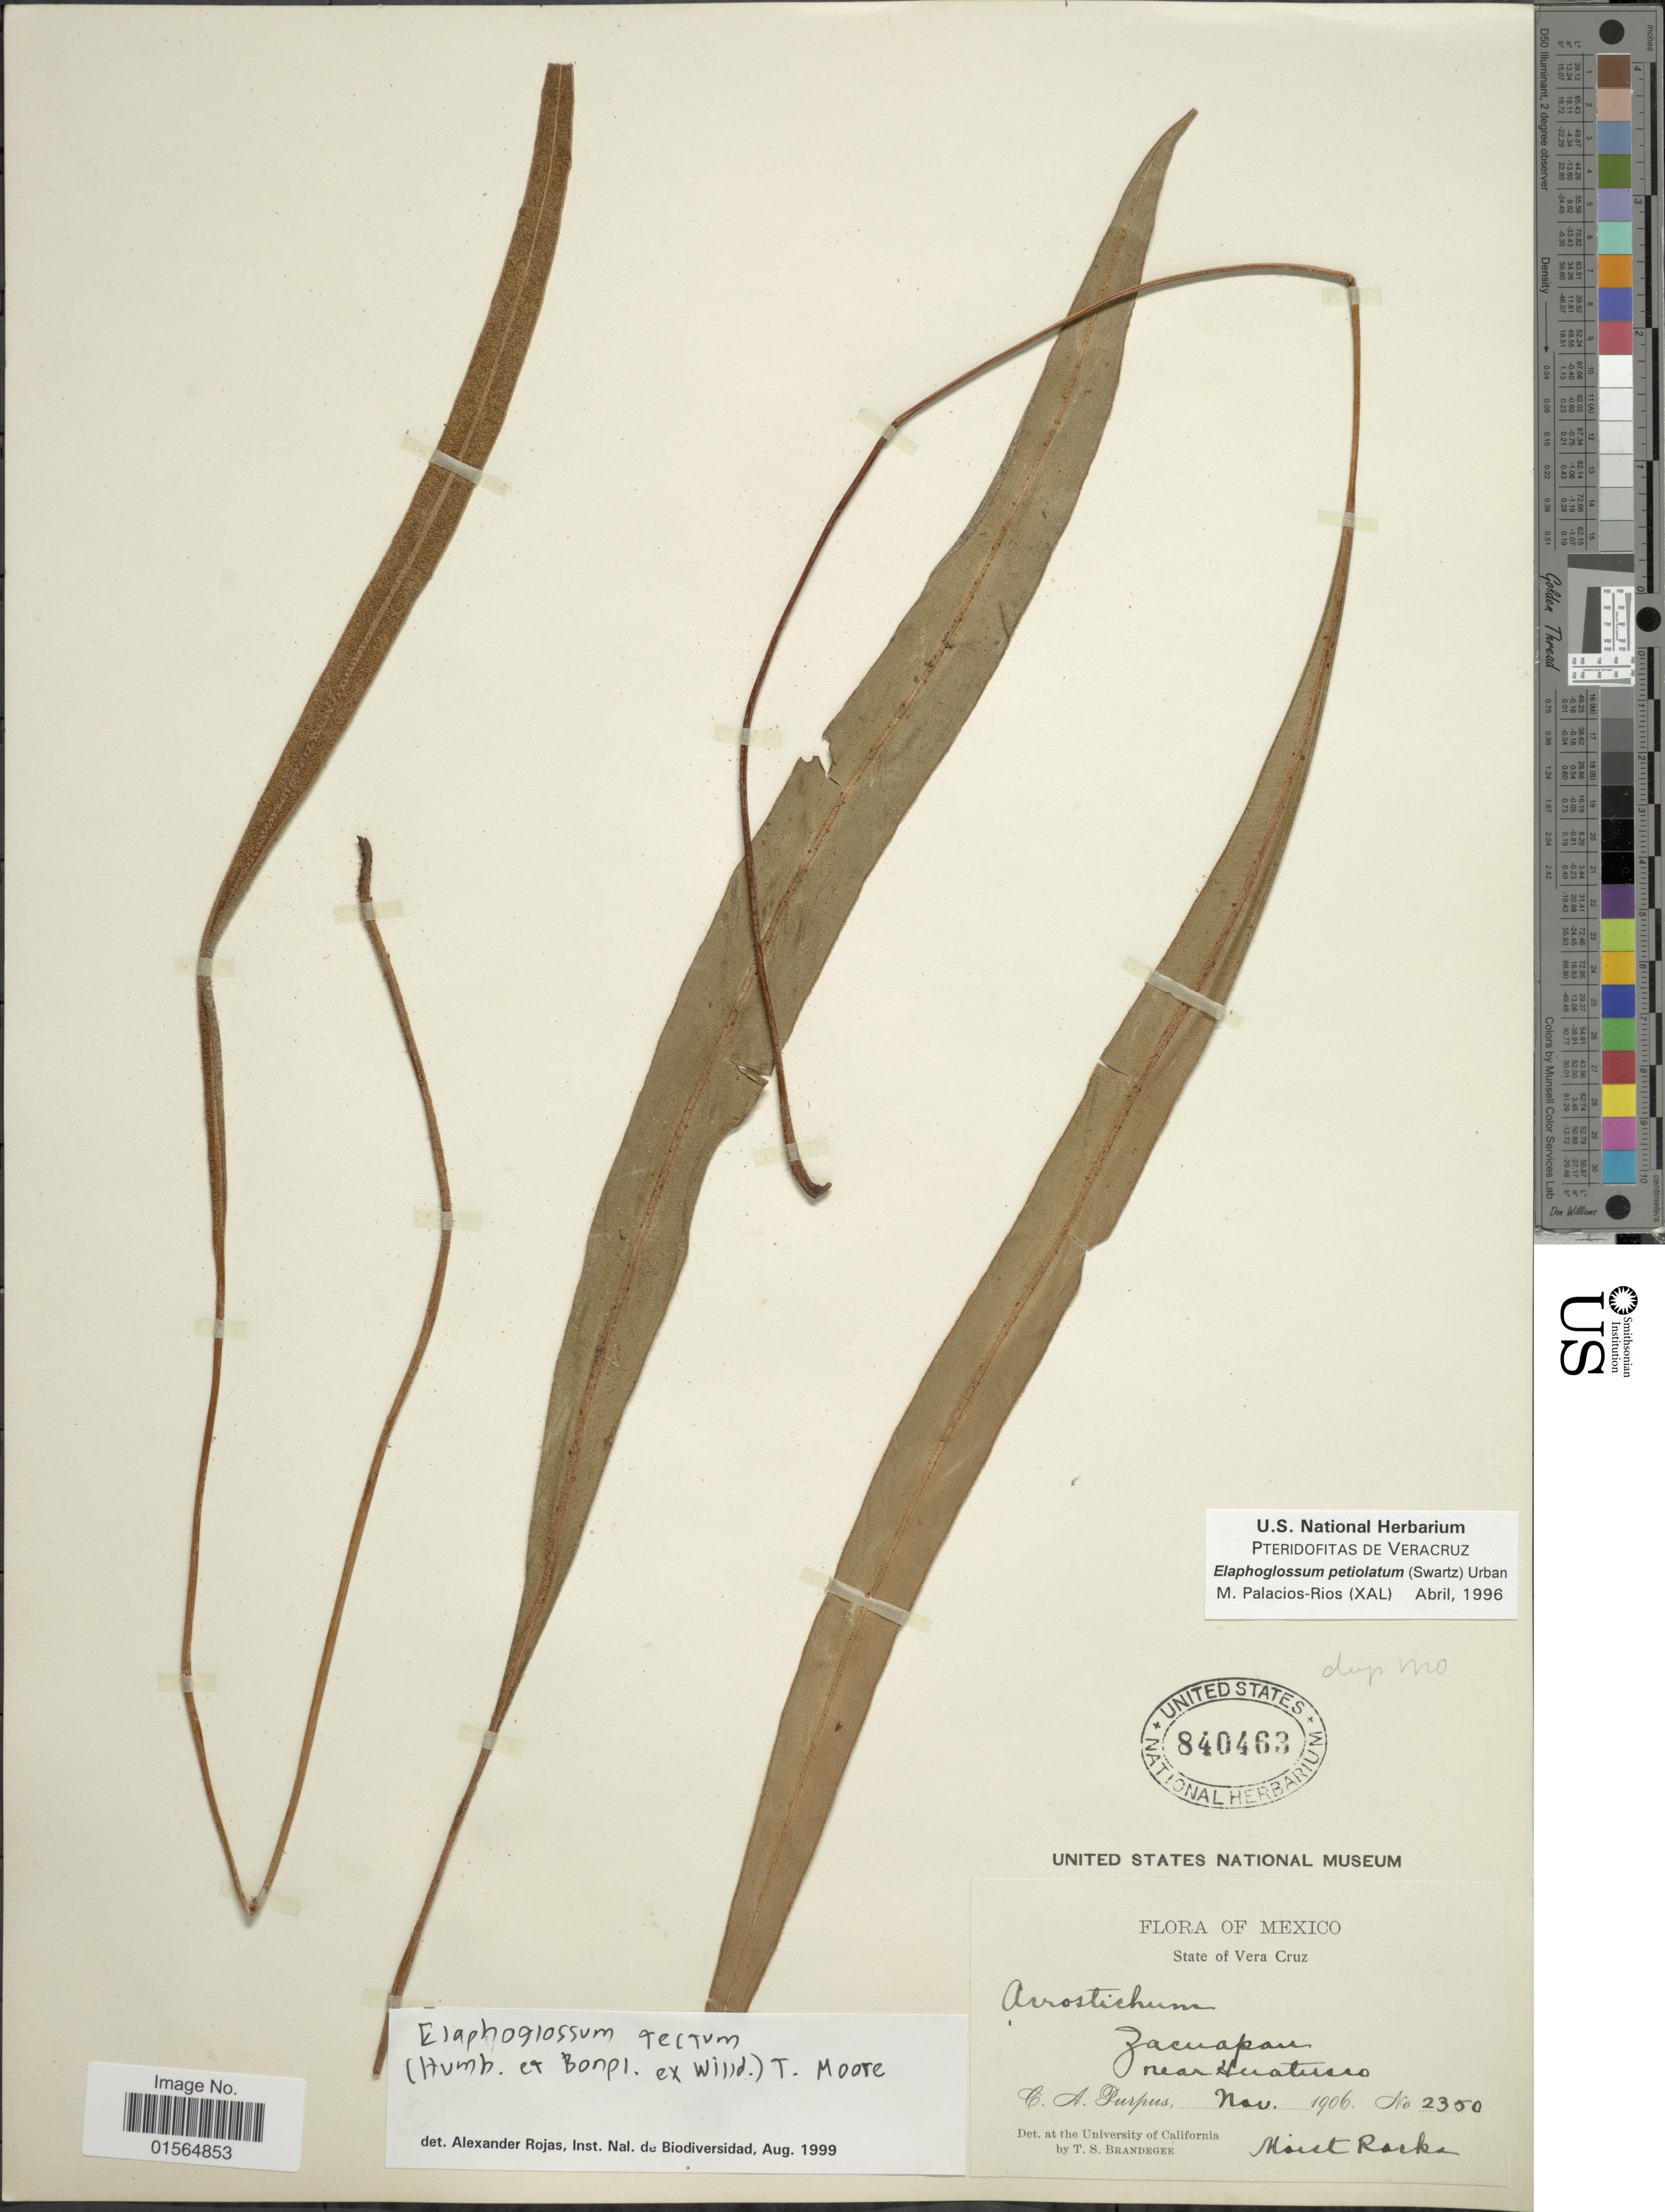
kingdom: Plantae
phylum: Tracheophyta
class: Polypodiopsida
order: Polypodiales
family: Dryopteridaceae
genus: Elaphoglossum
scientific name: Elaphoglossum petiolatum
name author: (Sw.) Urb.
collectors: C. A. Purpus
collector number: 2350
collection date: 1906-11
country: Mexico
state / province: Veracruz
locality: Zacuapan, near Huatusco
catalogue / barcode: US 840463